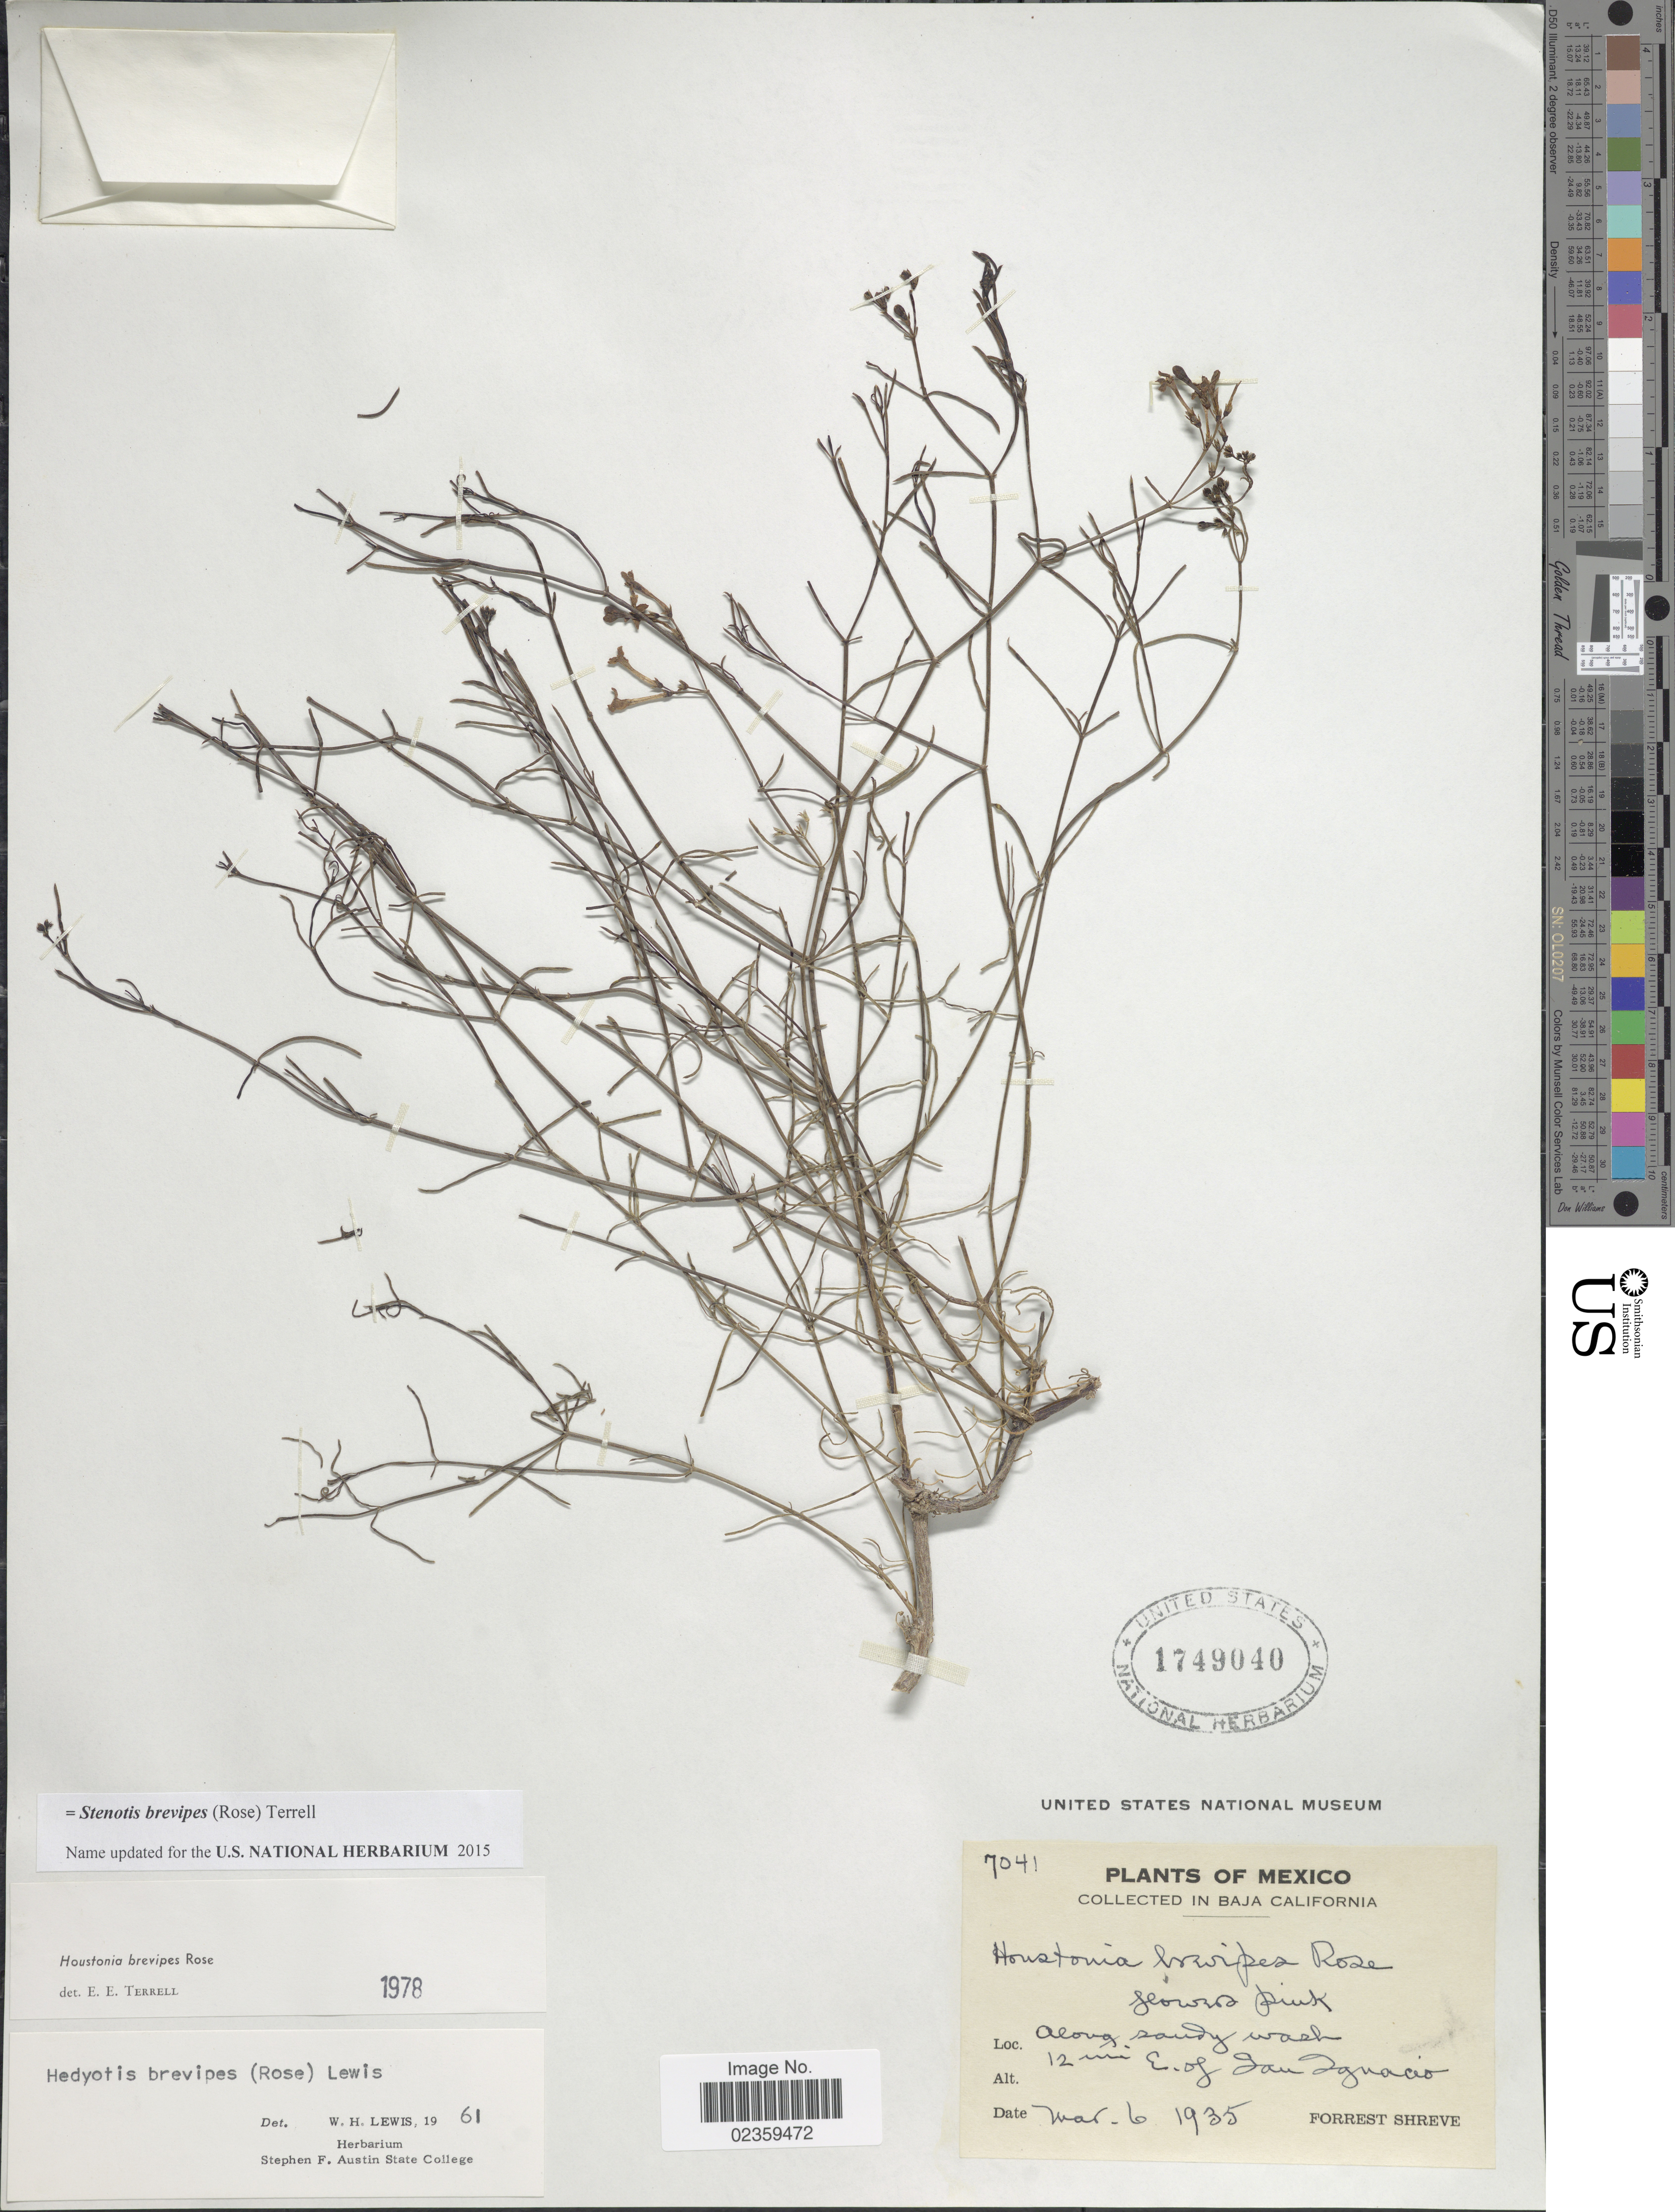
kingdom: Plantae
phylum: Tracheophyta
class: Magnoliopsida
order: Gentianales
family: Rubiaceae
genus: Stenotis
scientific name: Stenotis brevipes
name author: (Rose) Terrell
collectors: F. Shreve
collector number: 7041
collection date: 1935-03-06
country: Mexico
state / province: Baja California Sur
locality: Along sandy wash 12 mi E. of San Ignacio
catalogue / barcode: US 1749040